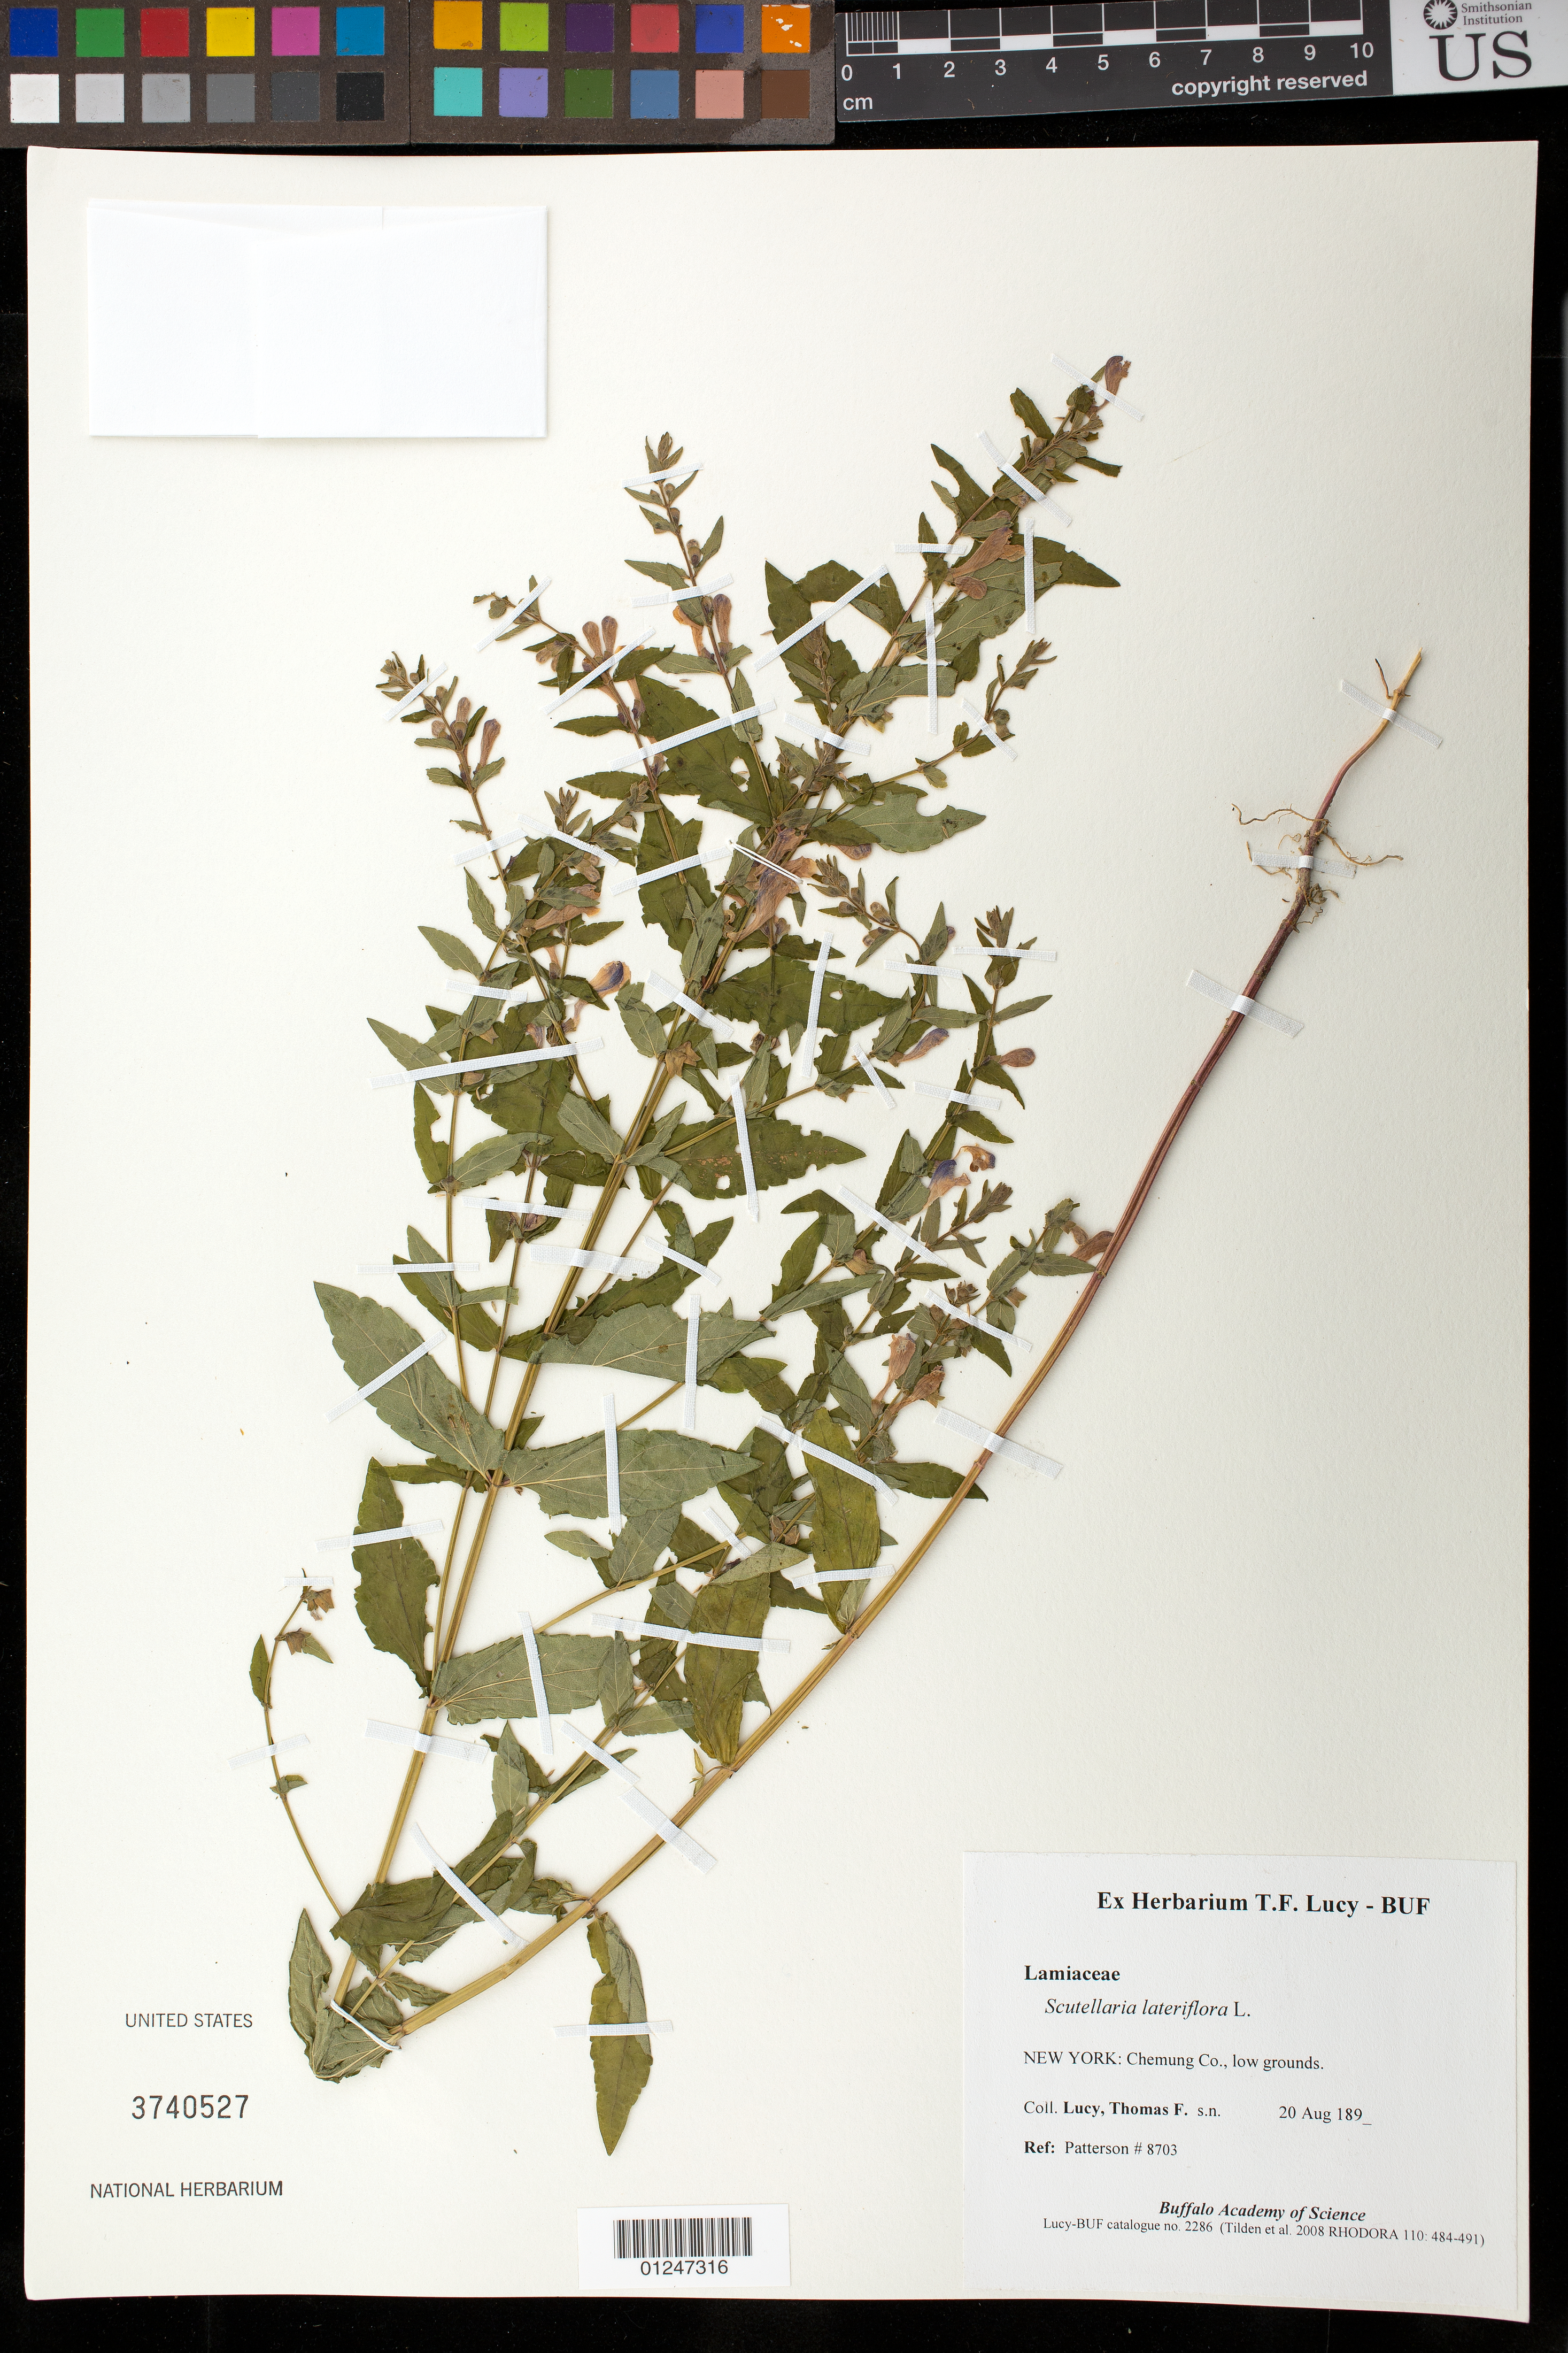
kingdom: Plantae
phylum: Tracheophyta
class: Magnoliopsida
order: Lamiales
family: Lamiaceae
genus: Scutellaria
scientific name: Scutellaria lateriflora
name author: L.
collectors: T. Lucy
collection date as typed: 20 Aug 189?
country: United States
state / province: New York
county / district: Chemung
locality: low grounds.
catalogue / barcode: US 3740527